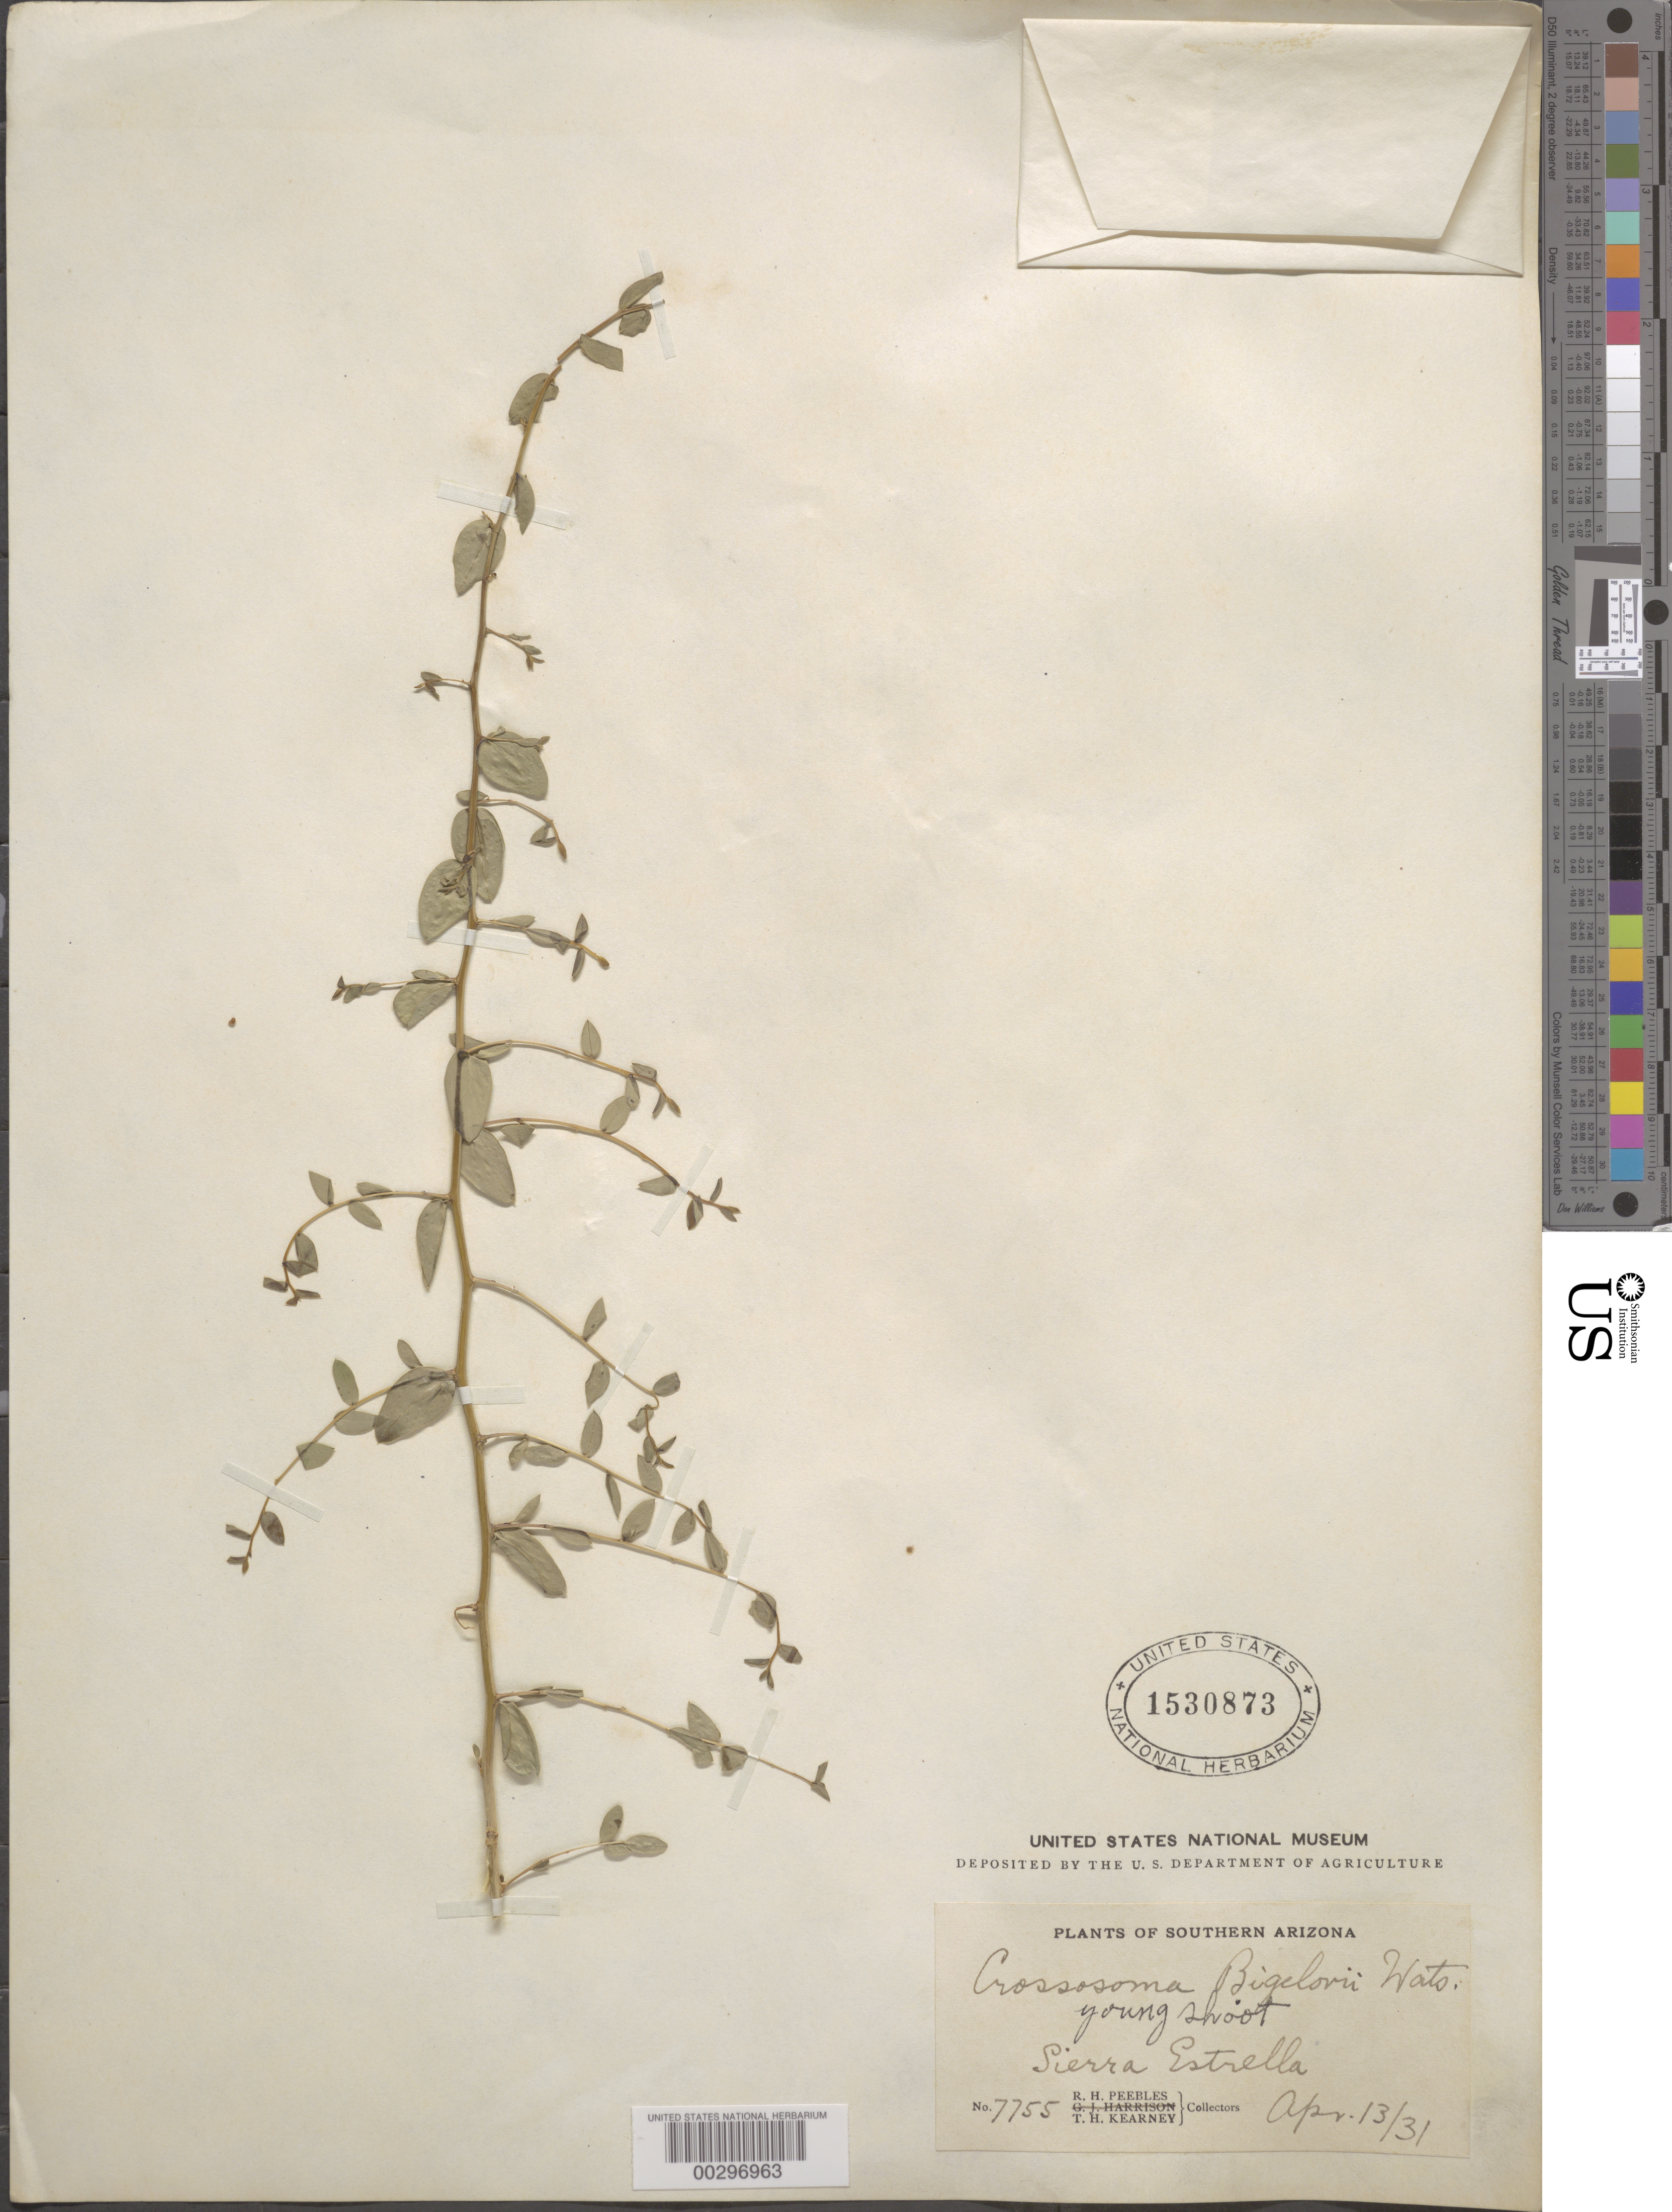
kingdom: Plantae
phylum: Tracheophyta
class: Magnoliopsida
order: Crossosomatales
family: Crossosomataceae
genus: Crossosoma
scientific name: Crossosoma bigelovii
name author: S. Watson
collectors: R. H. Peebles & T. H. Kearney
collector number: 7755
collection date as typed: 13 Apr 1931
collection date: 1931-04-13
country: United States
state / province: Arizona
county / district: Maricopa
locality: Sierra estrella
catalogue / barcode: US 1530873